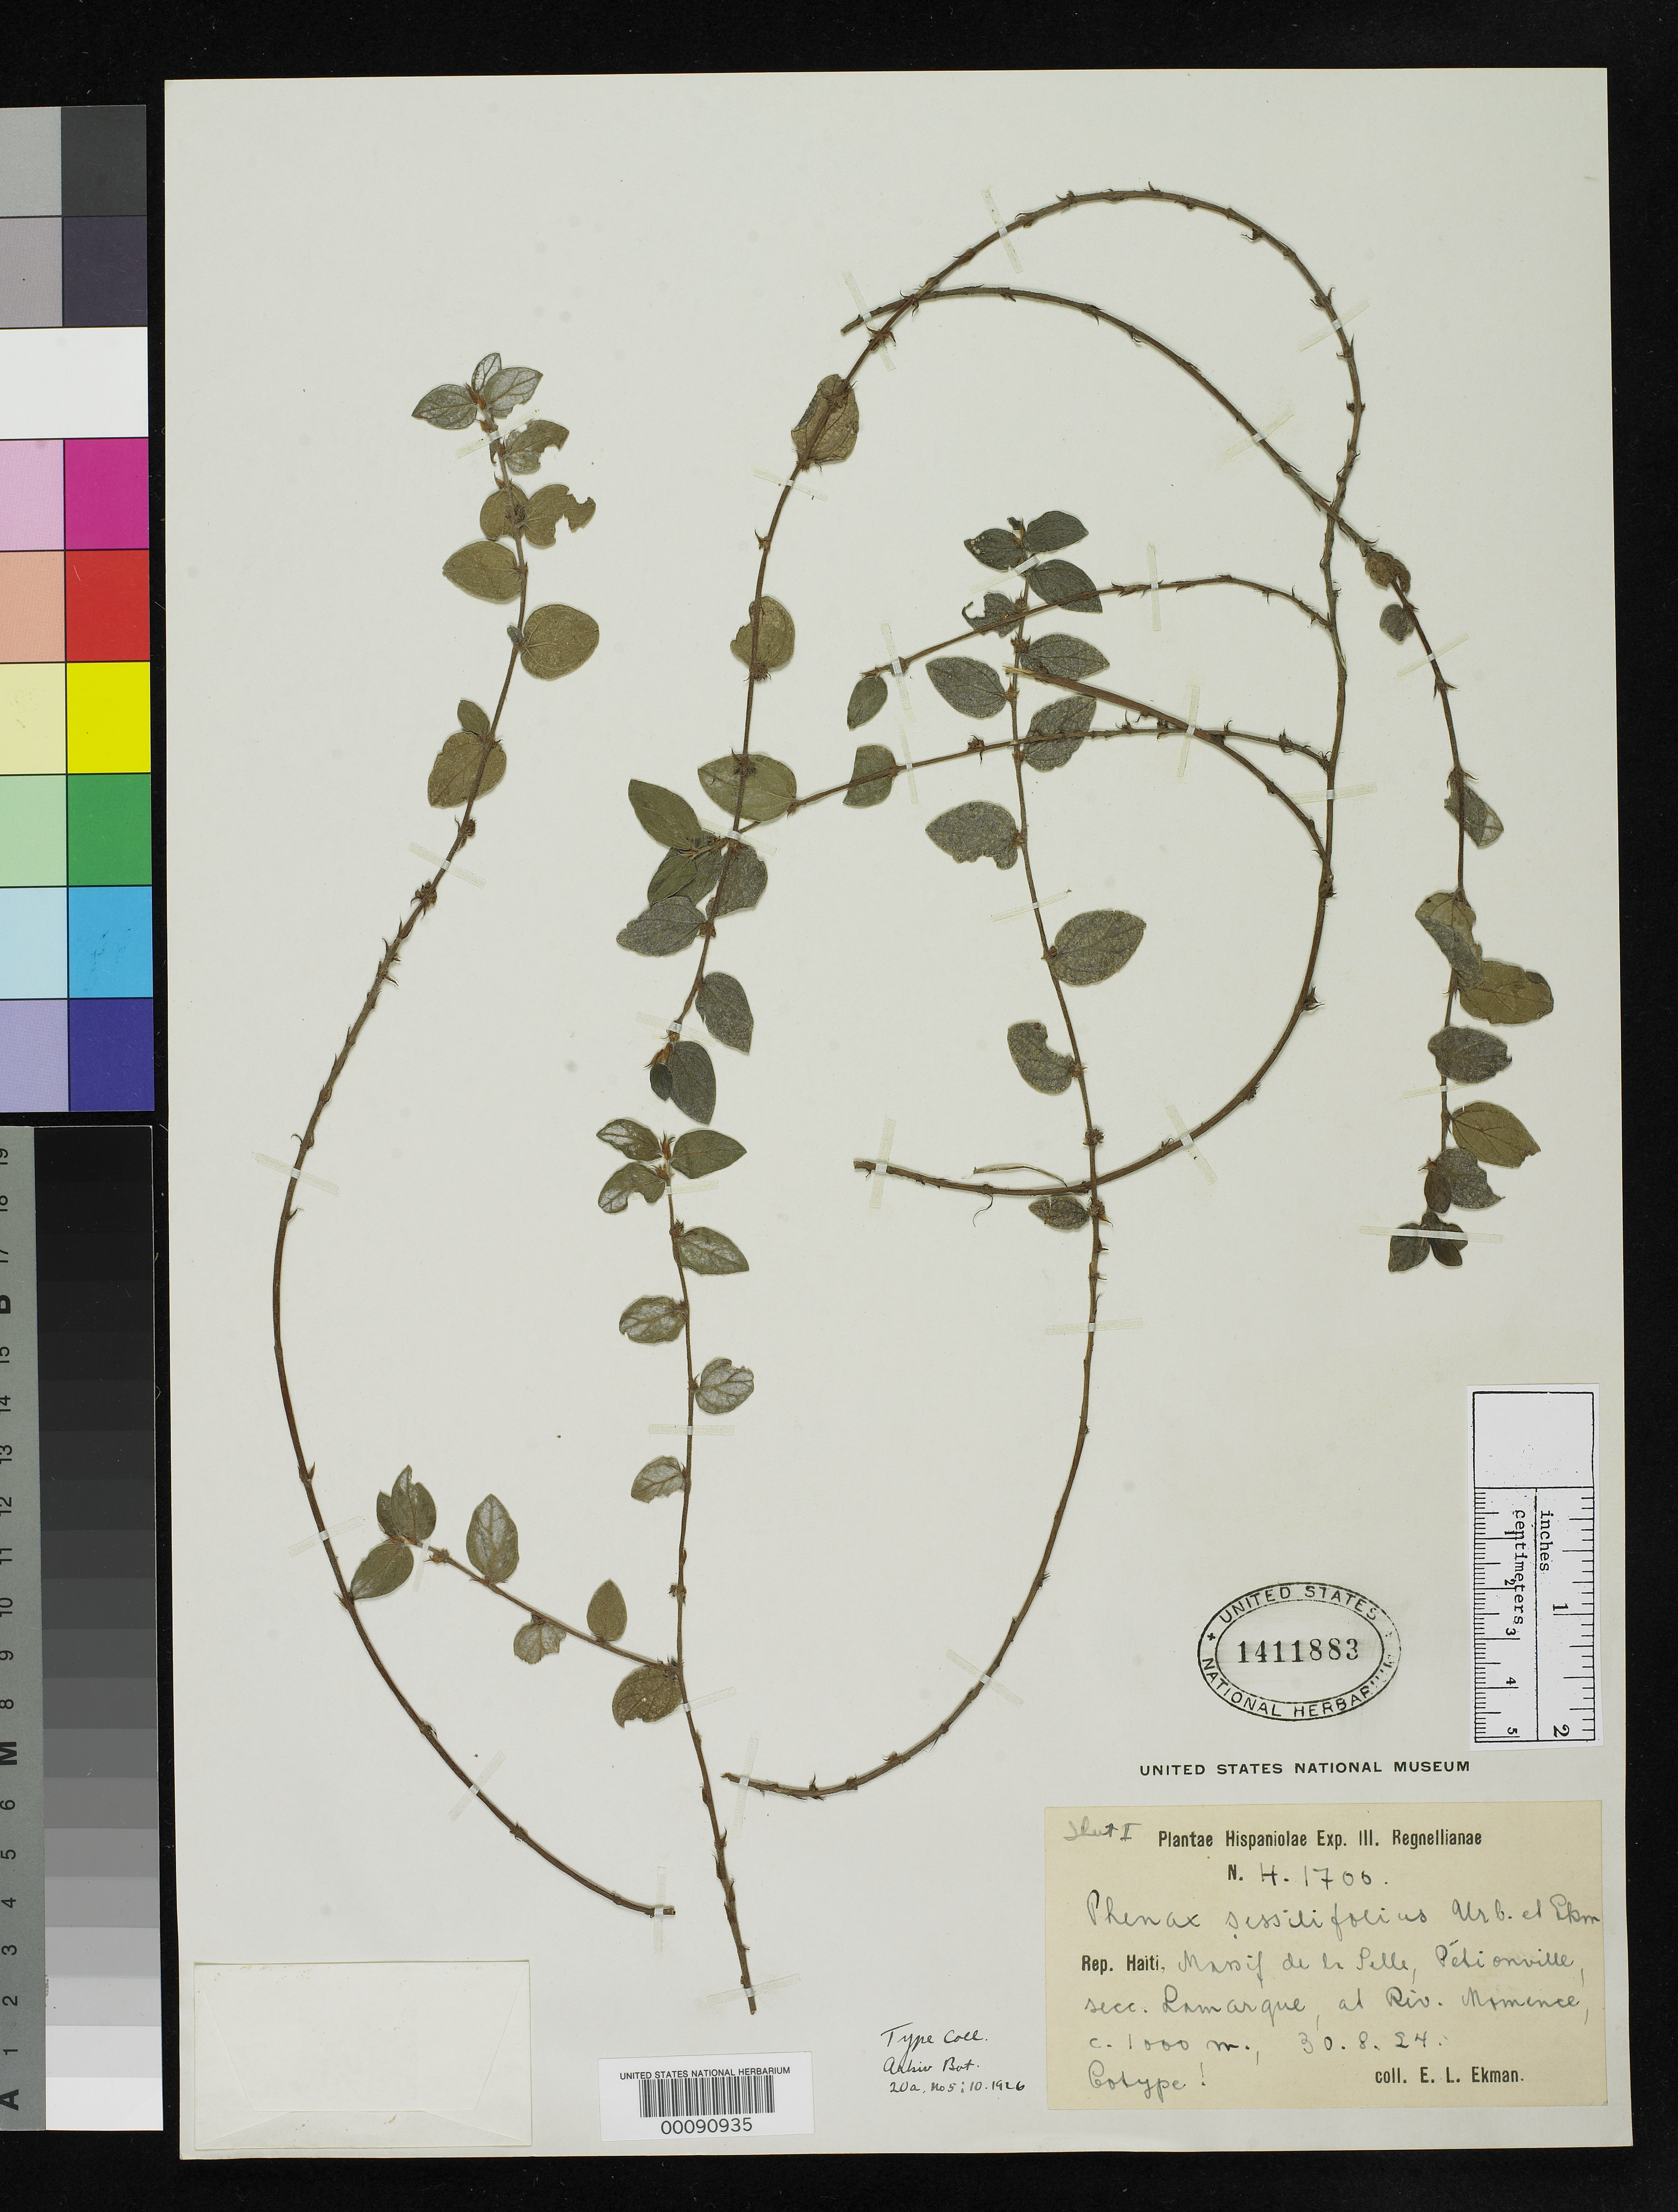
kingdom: Plantae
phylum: Tracheophyta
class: Magnoliopsida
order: Rosales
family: Urticaceae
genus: Phenax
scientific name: Phenax sessilifolius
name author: Urb. & Ekman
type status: Isotype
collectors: E. L. Ekman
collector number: H 1700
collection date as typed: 30 Aug 1924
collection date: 1924-08-30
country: Haiti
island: Hispaniola Island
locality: Massif de La Selle near Lamark adriviere Momence.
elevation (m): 1000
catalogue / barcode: US 1411883